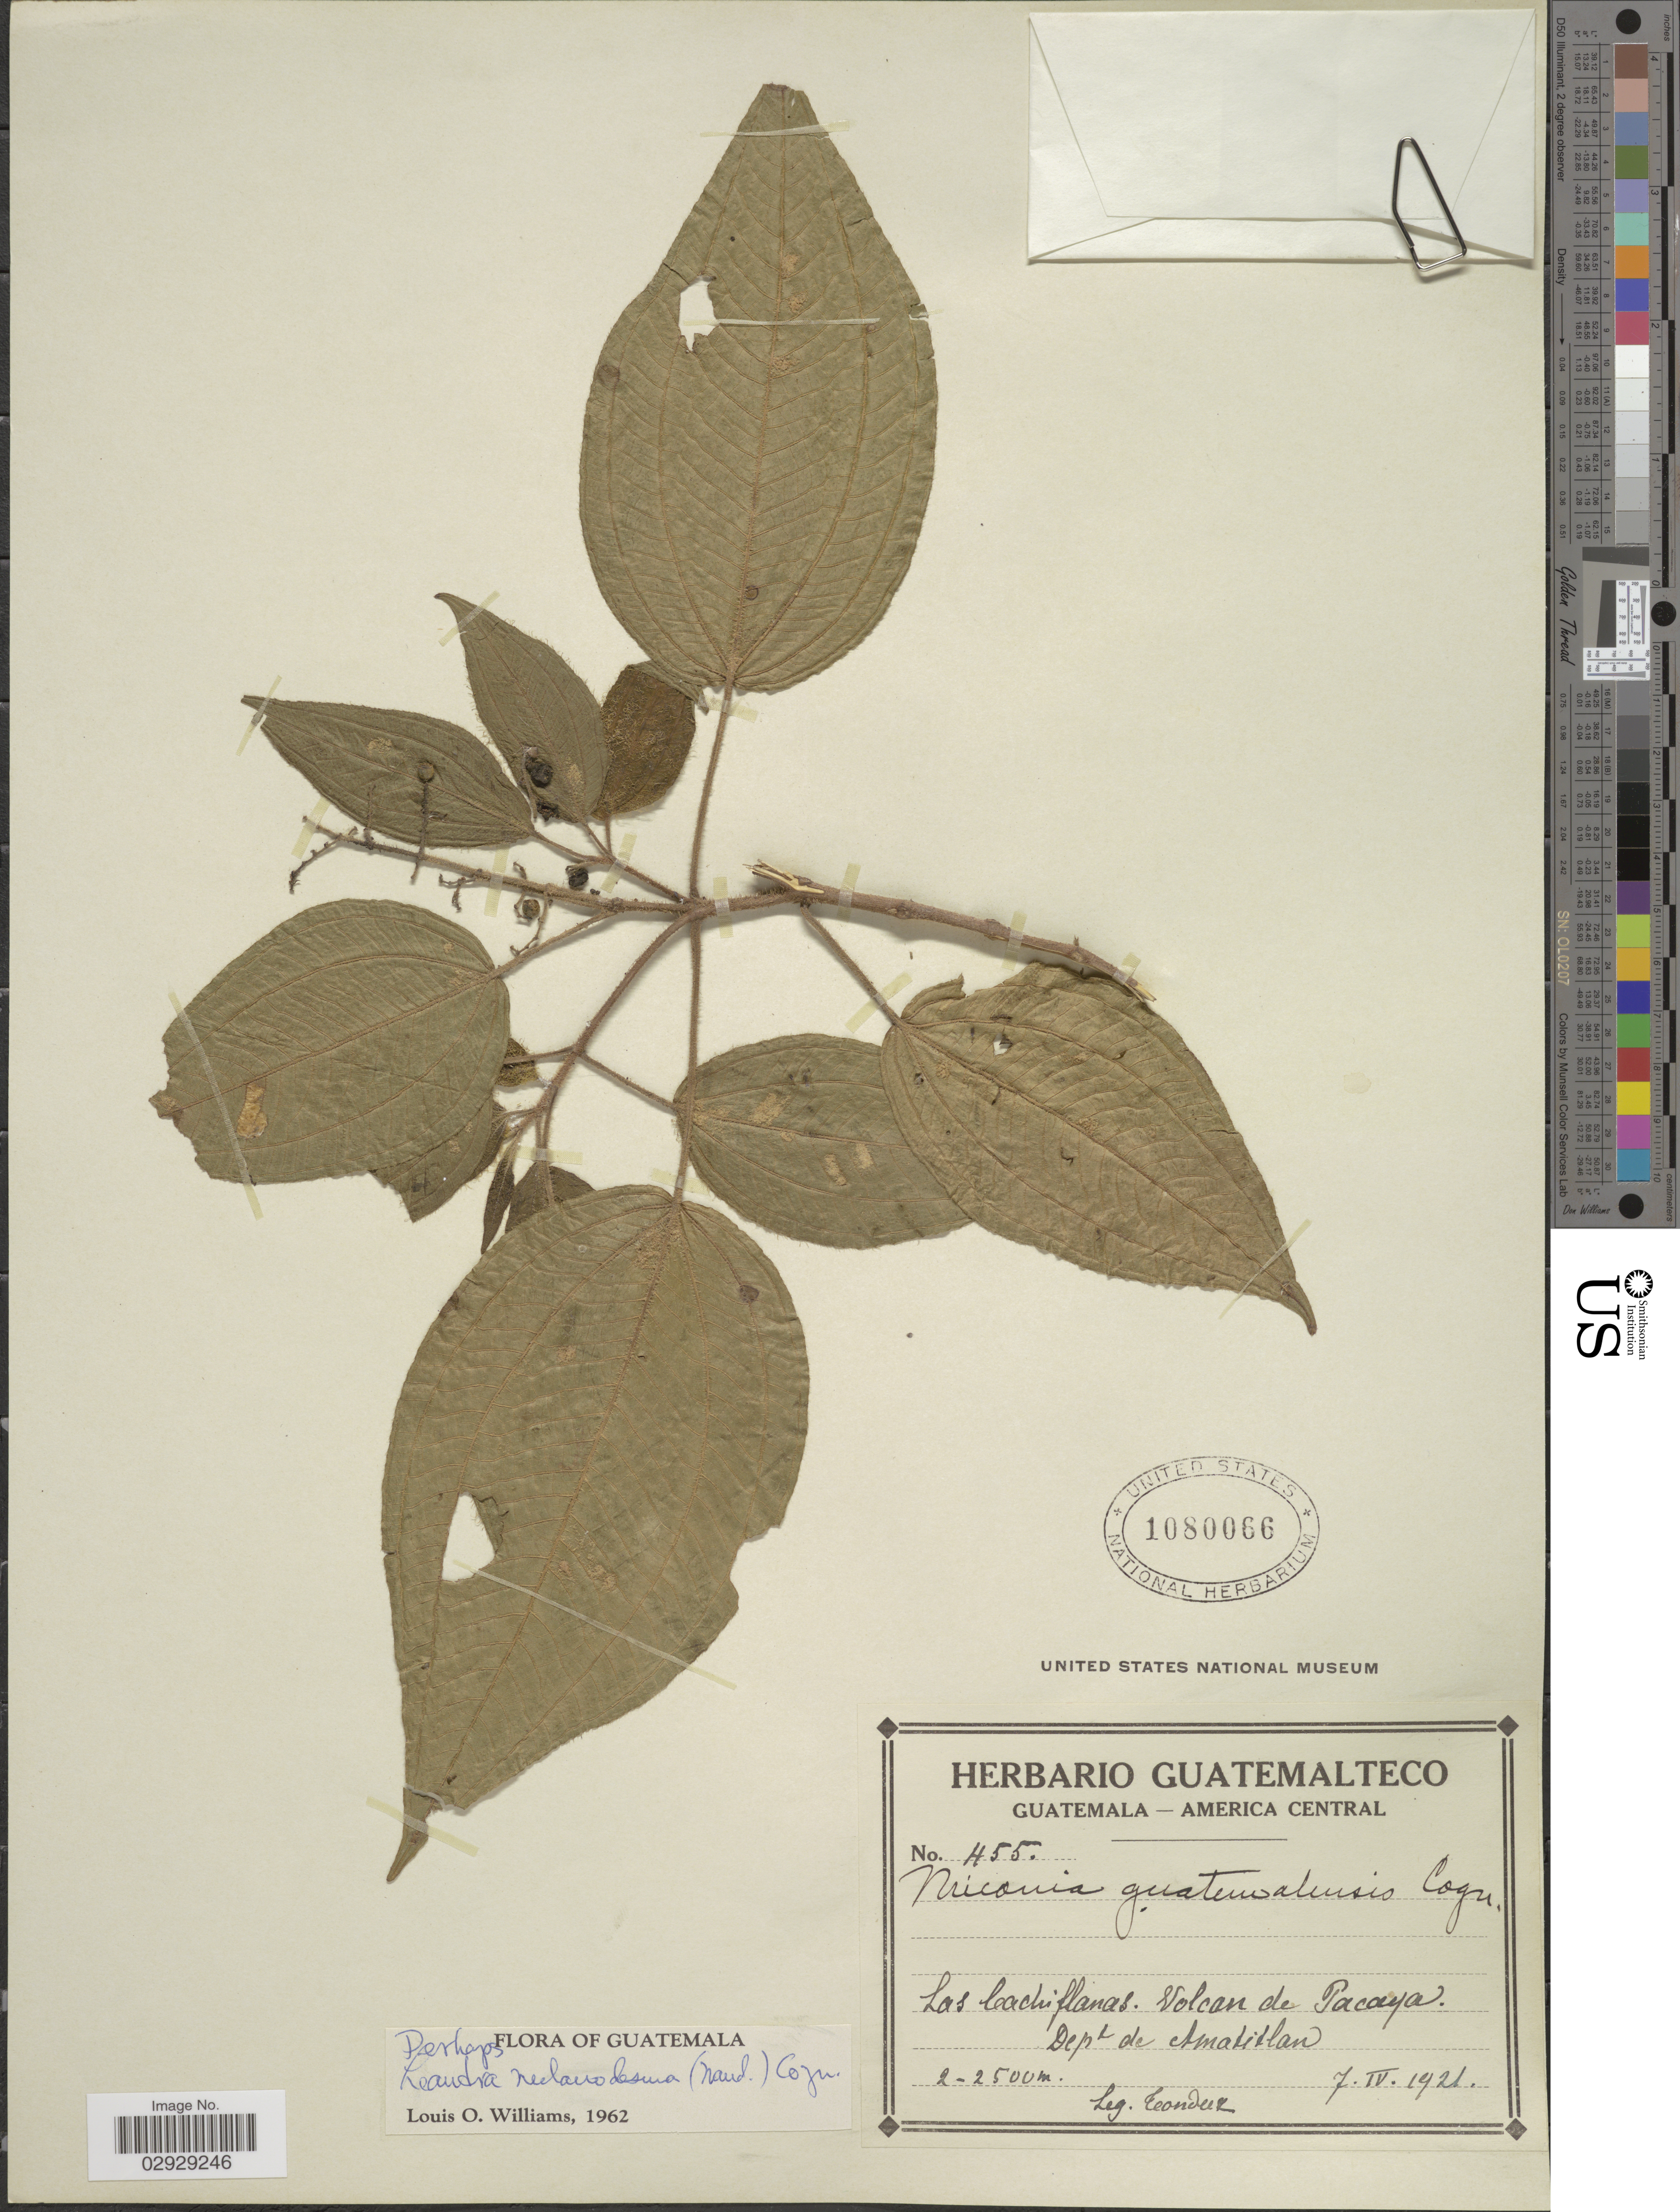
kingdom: Plantae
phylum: Tracheophyta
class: Magnoliopsida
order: Myrtales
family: Melastomataceae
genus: Leandra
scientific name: Leandra melanodesma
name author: (Naudin) Cogn.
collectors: Tonduz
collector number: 455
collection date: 1921-04-07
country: Guatemala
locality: Las Cachiflanas. Volcan de Pacaya. Dept. de Amatitlan.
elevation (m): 2000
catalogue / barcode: US 1080066